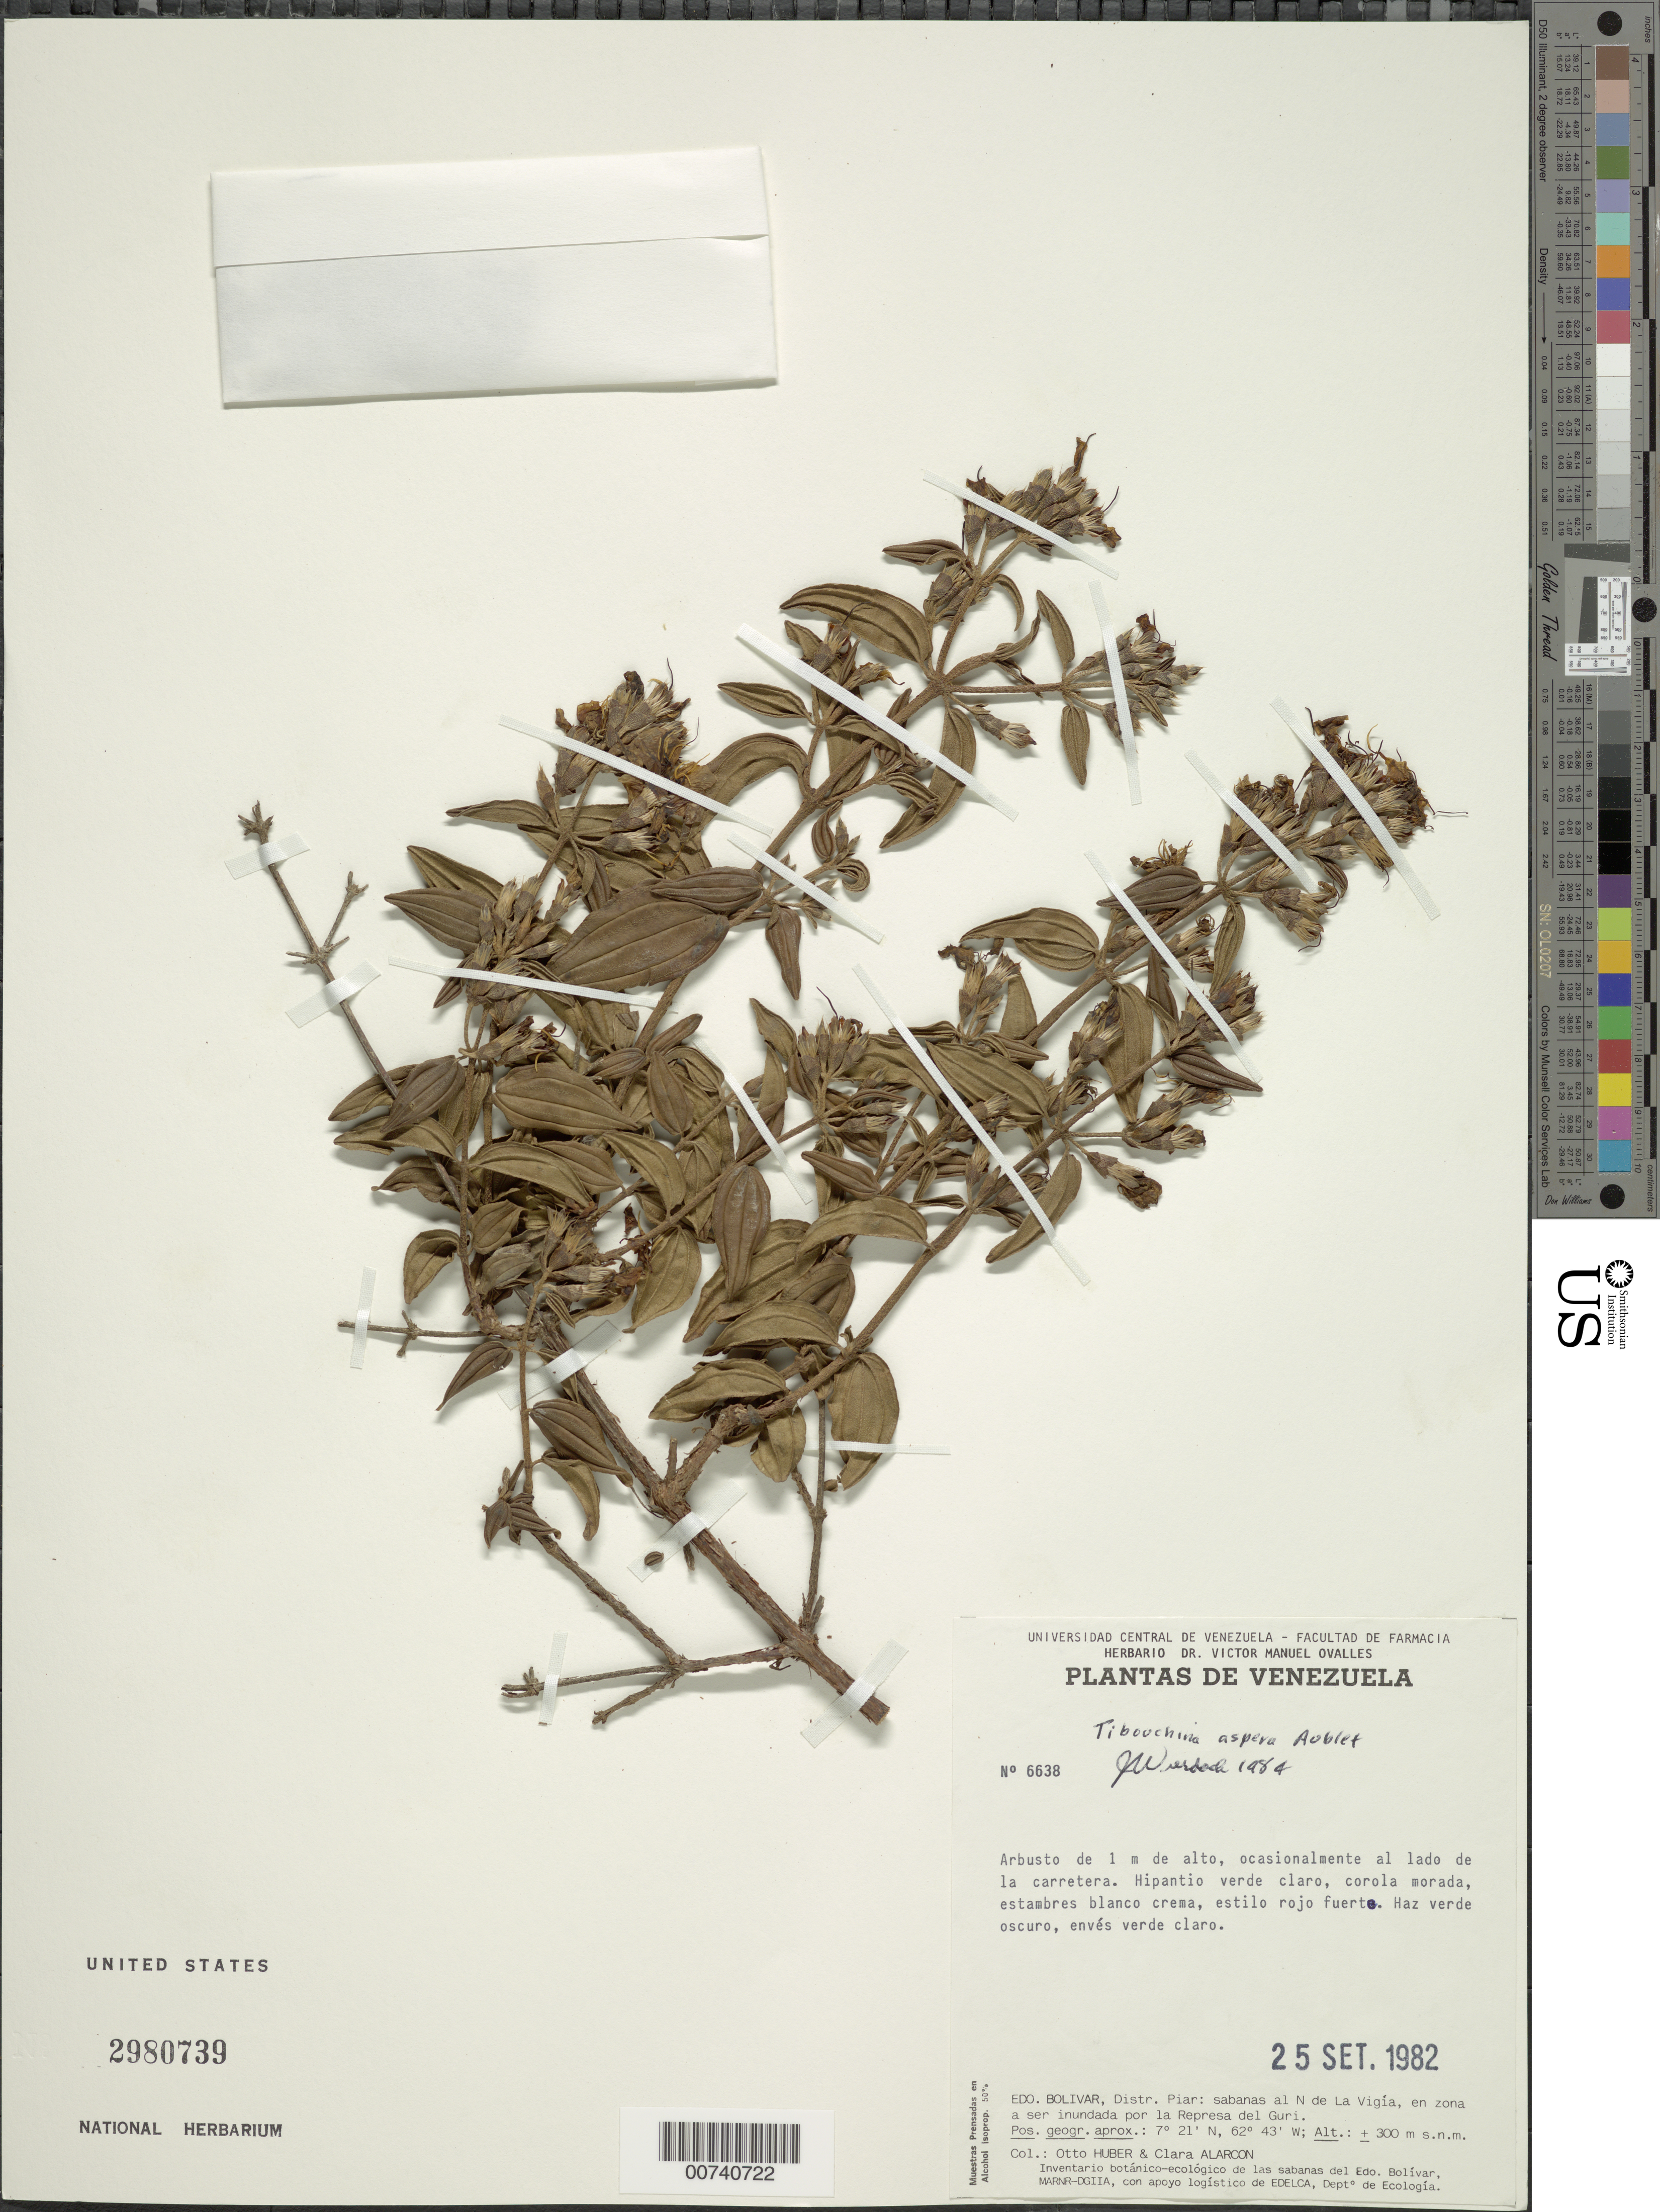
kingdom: Plantae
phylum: Tracheophyta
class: Magnoliopsida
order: Myrtales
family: Melastomataceae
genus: Tibouchina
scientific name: Tibouchina aspera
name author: Aubl.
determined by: Wurdack, John J., (US), US (UNITED STATES)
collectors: O. Huber & C. Alarcon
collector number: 6638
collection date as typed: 25-Sep-82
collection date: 1982-09-25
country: Venezuela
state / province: Bolívar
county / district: Piar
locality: La Vigía, N of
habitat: Roadside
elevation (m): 300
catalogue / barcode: US 2980739